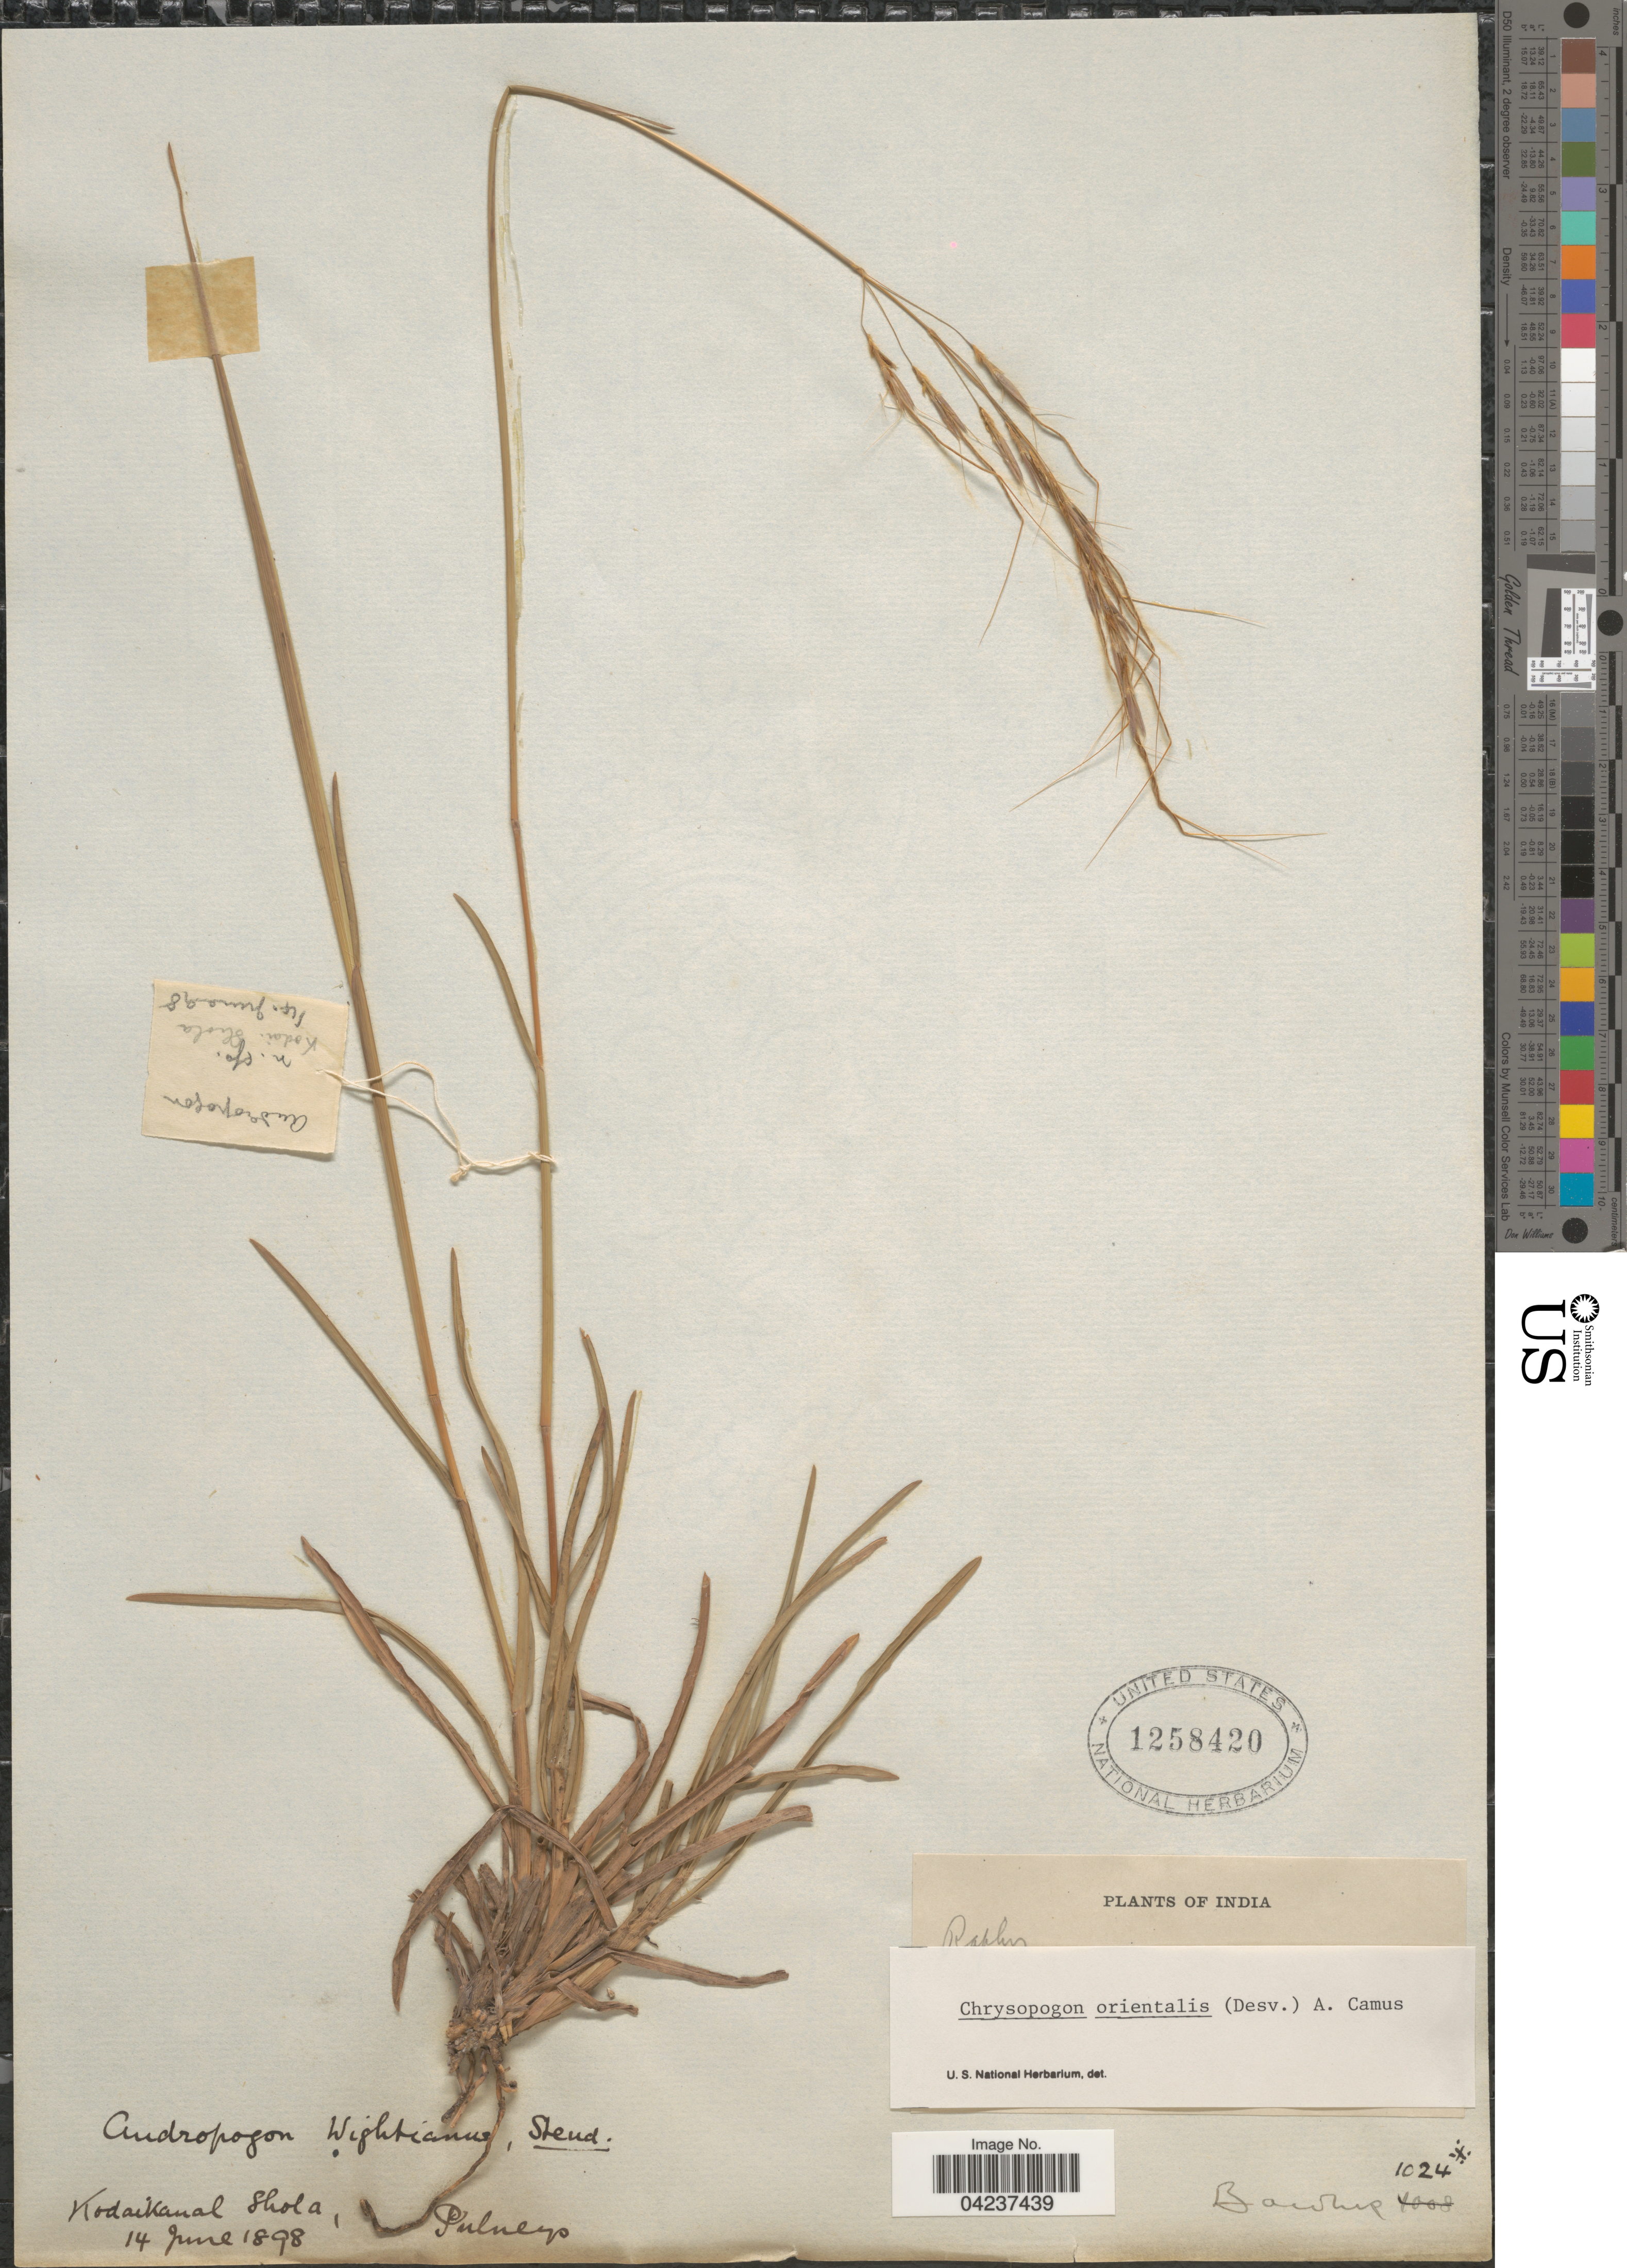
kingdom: Plantae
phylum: Tracheophyta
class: Liliopsida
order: Poales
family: Poaceae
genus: Chrysopogon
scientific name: Chrysopogon orientalis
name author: (Desv.) A. Camus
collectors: -- Bourne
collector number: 1024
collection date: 1898-06-14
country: India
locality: Kodaikanal Shola, Pulneys.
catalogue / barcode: US 1258420